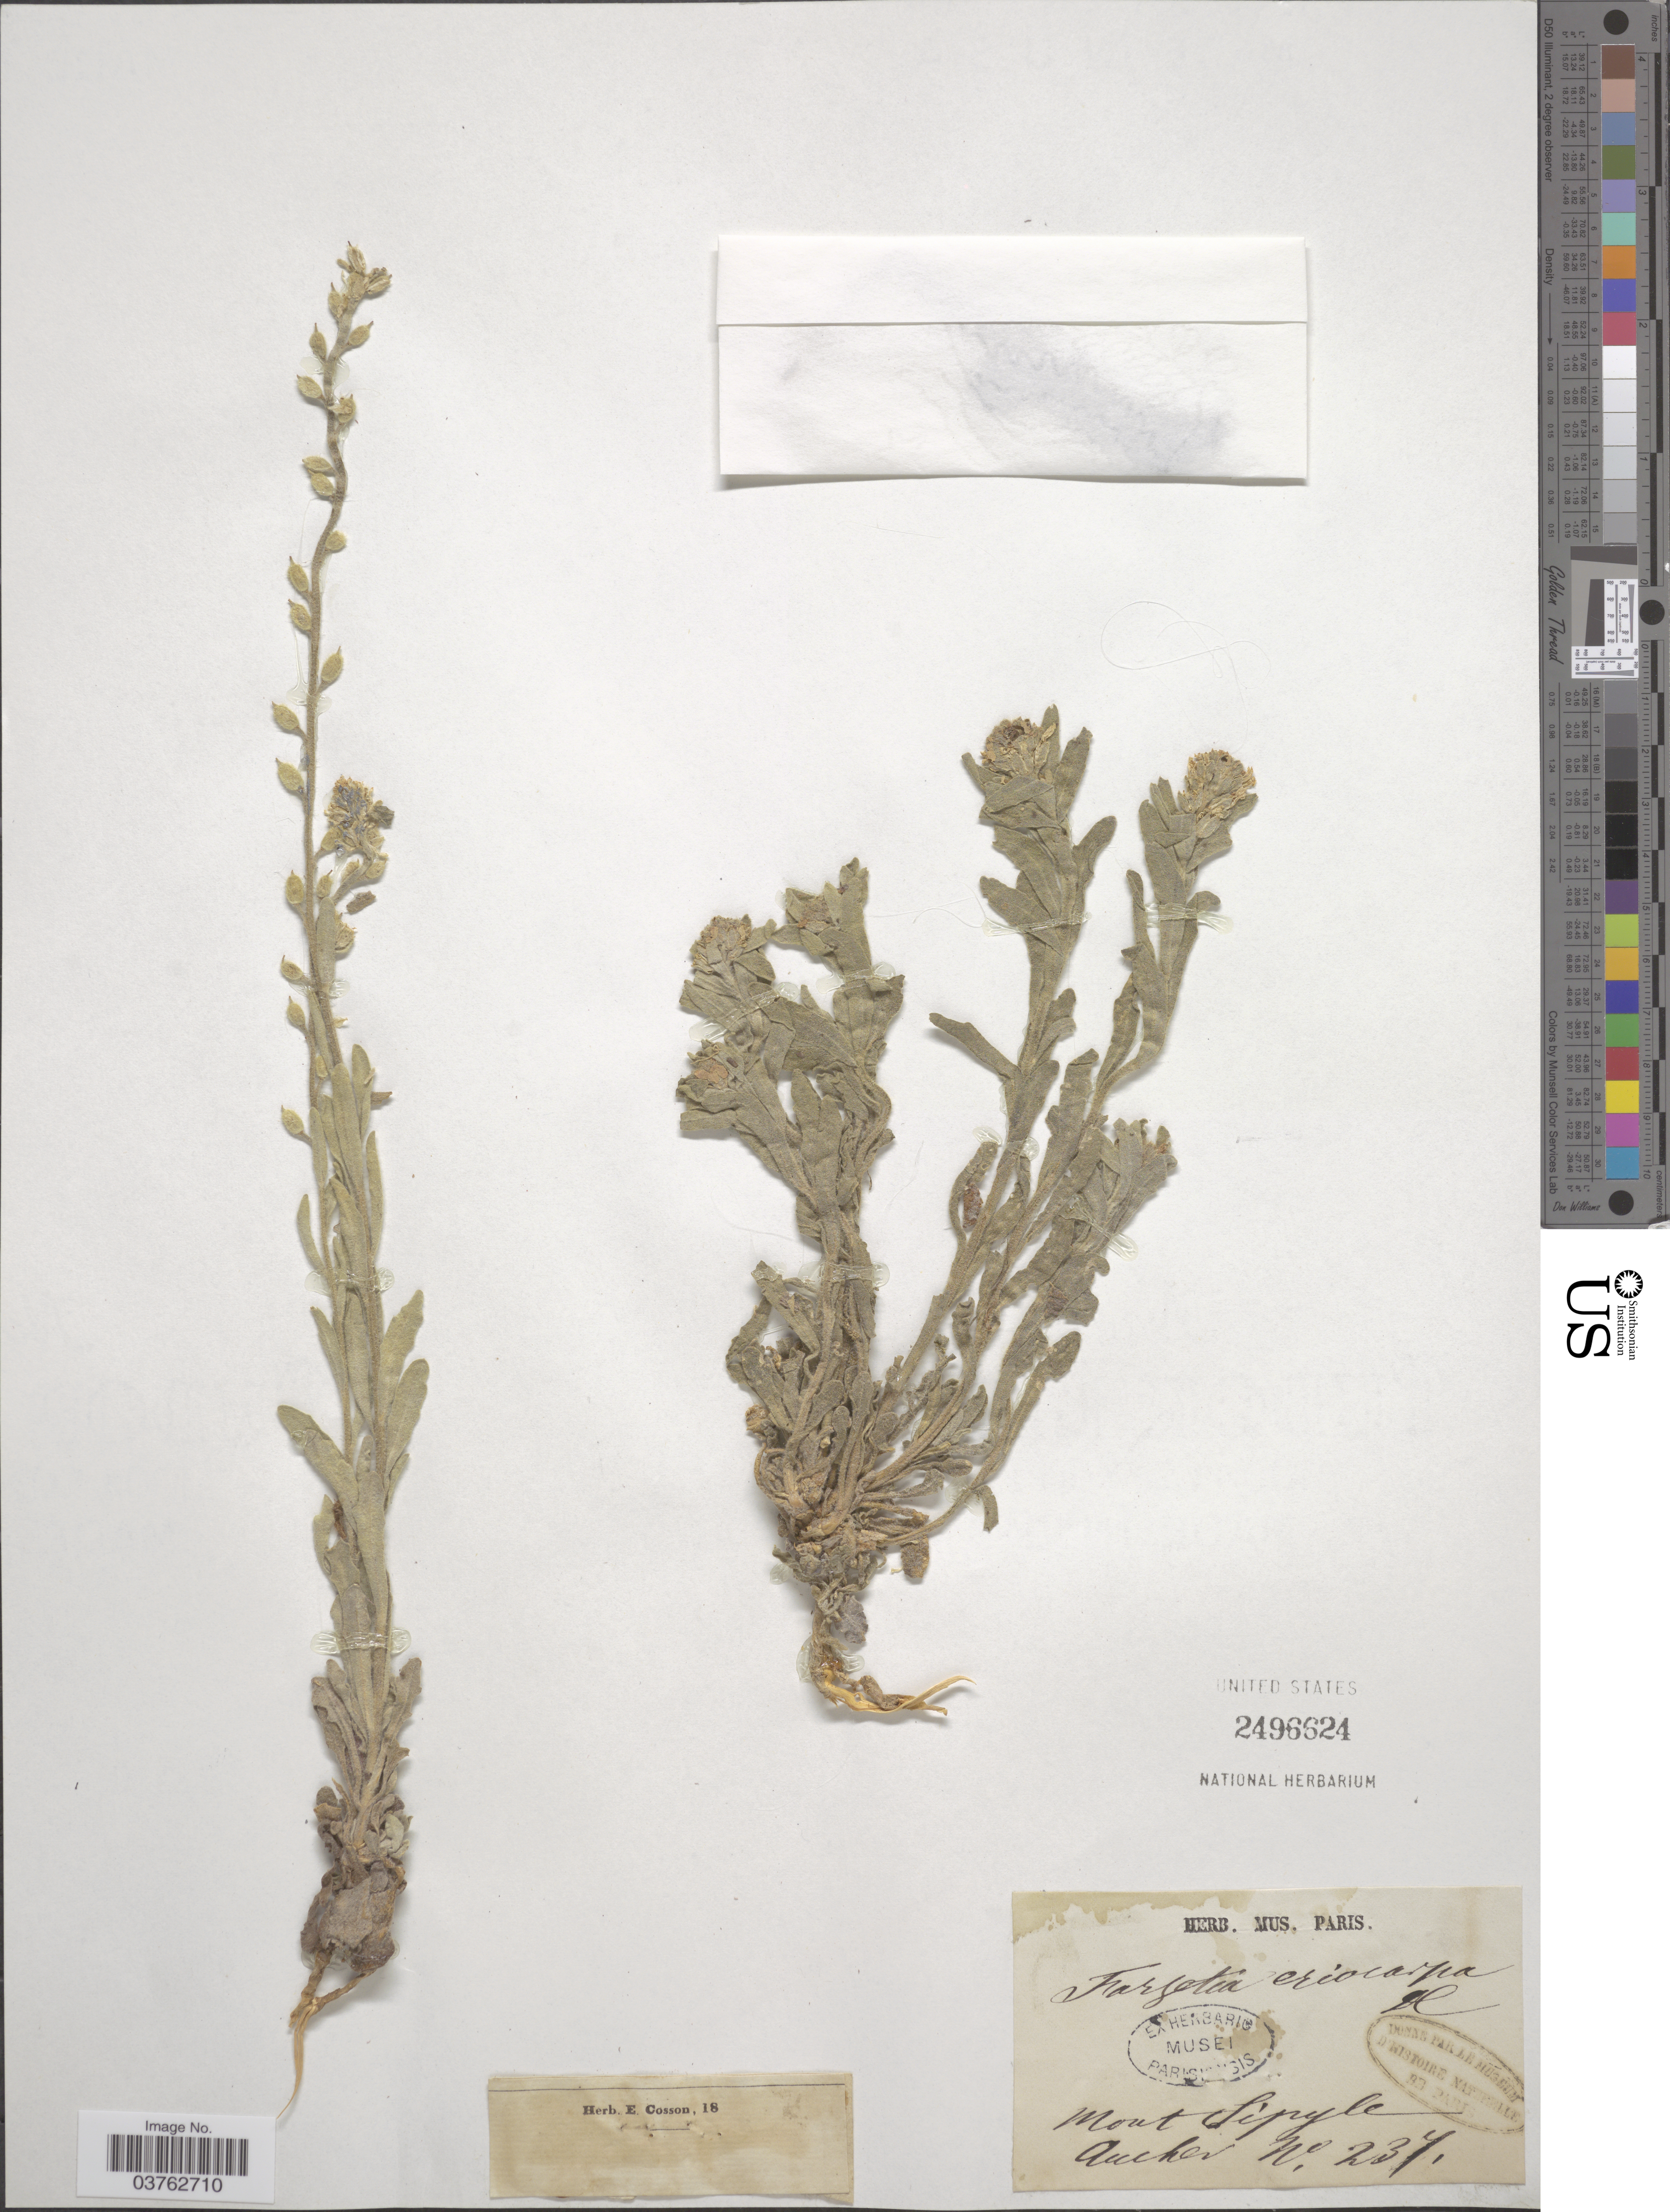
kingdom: Plantae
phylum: Tracheophyta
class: Magnoliopsida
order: Brassicales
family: Brassicaceae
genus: Fibigia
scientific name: Fibigia eriocarpa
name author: (DC.) Boiss.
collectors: Aucher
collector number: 237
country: Turkey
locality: Mont Sipyle.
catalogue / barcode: US 2496624